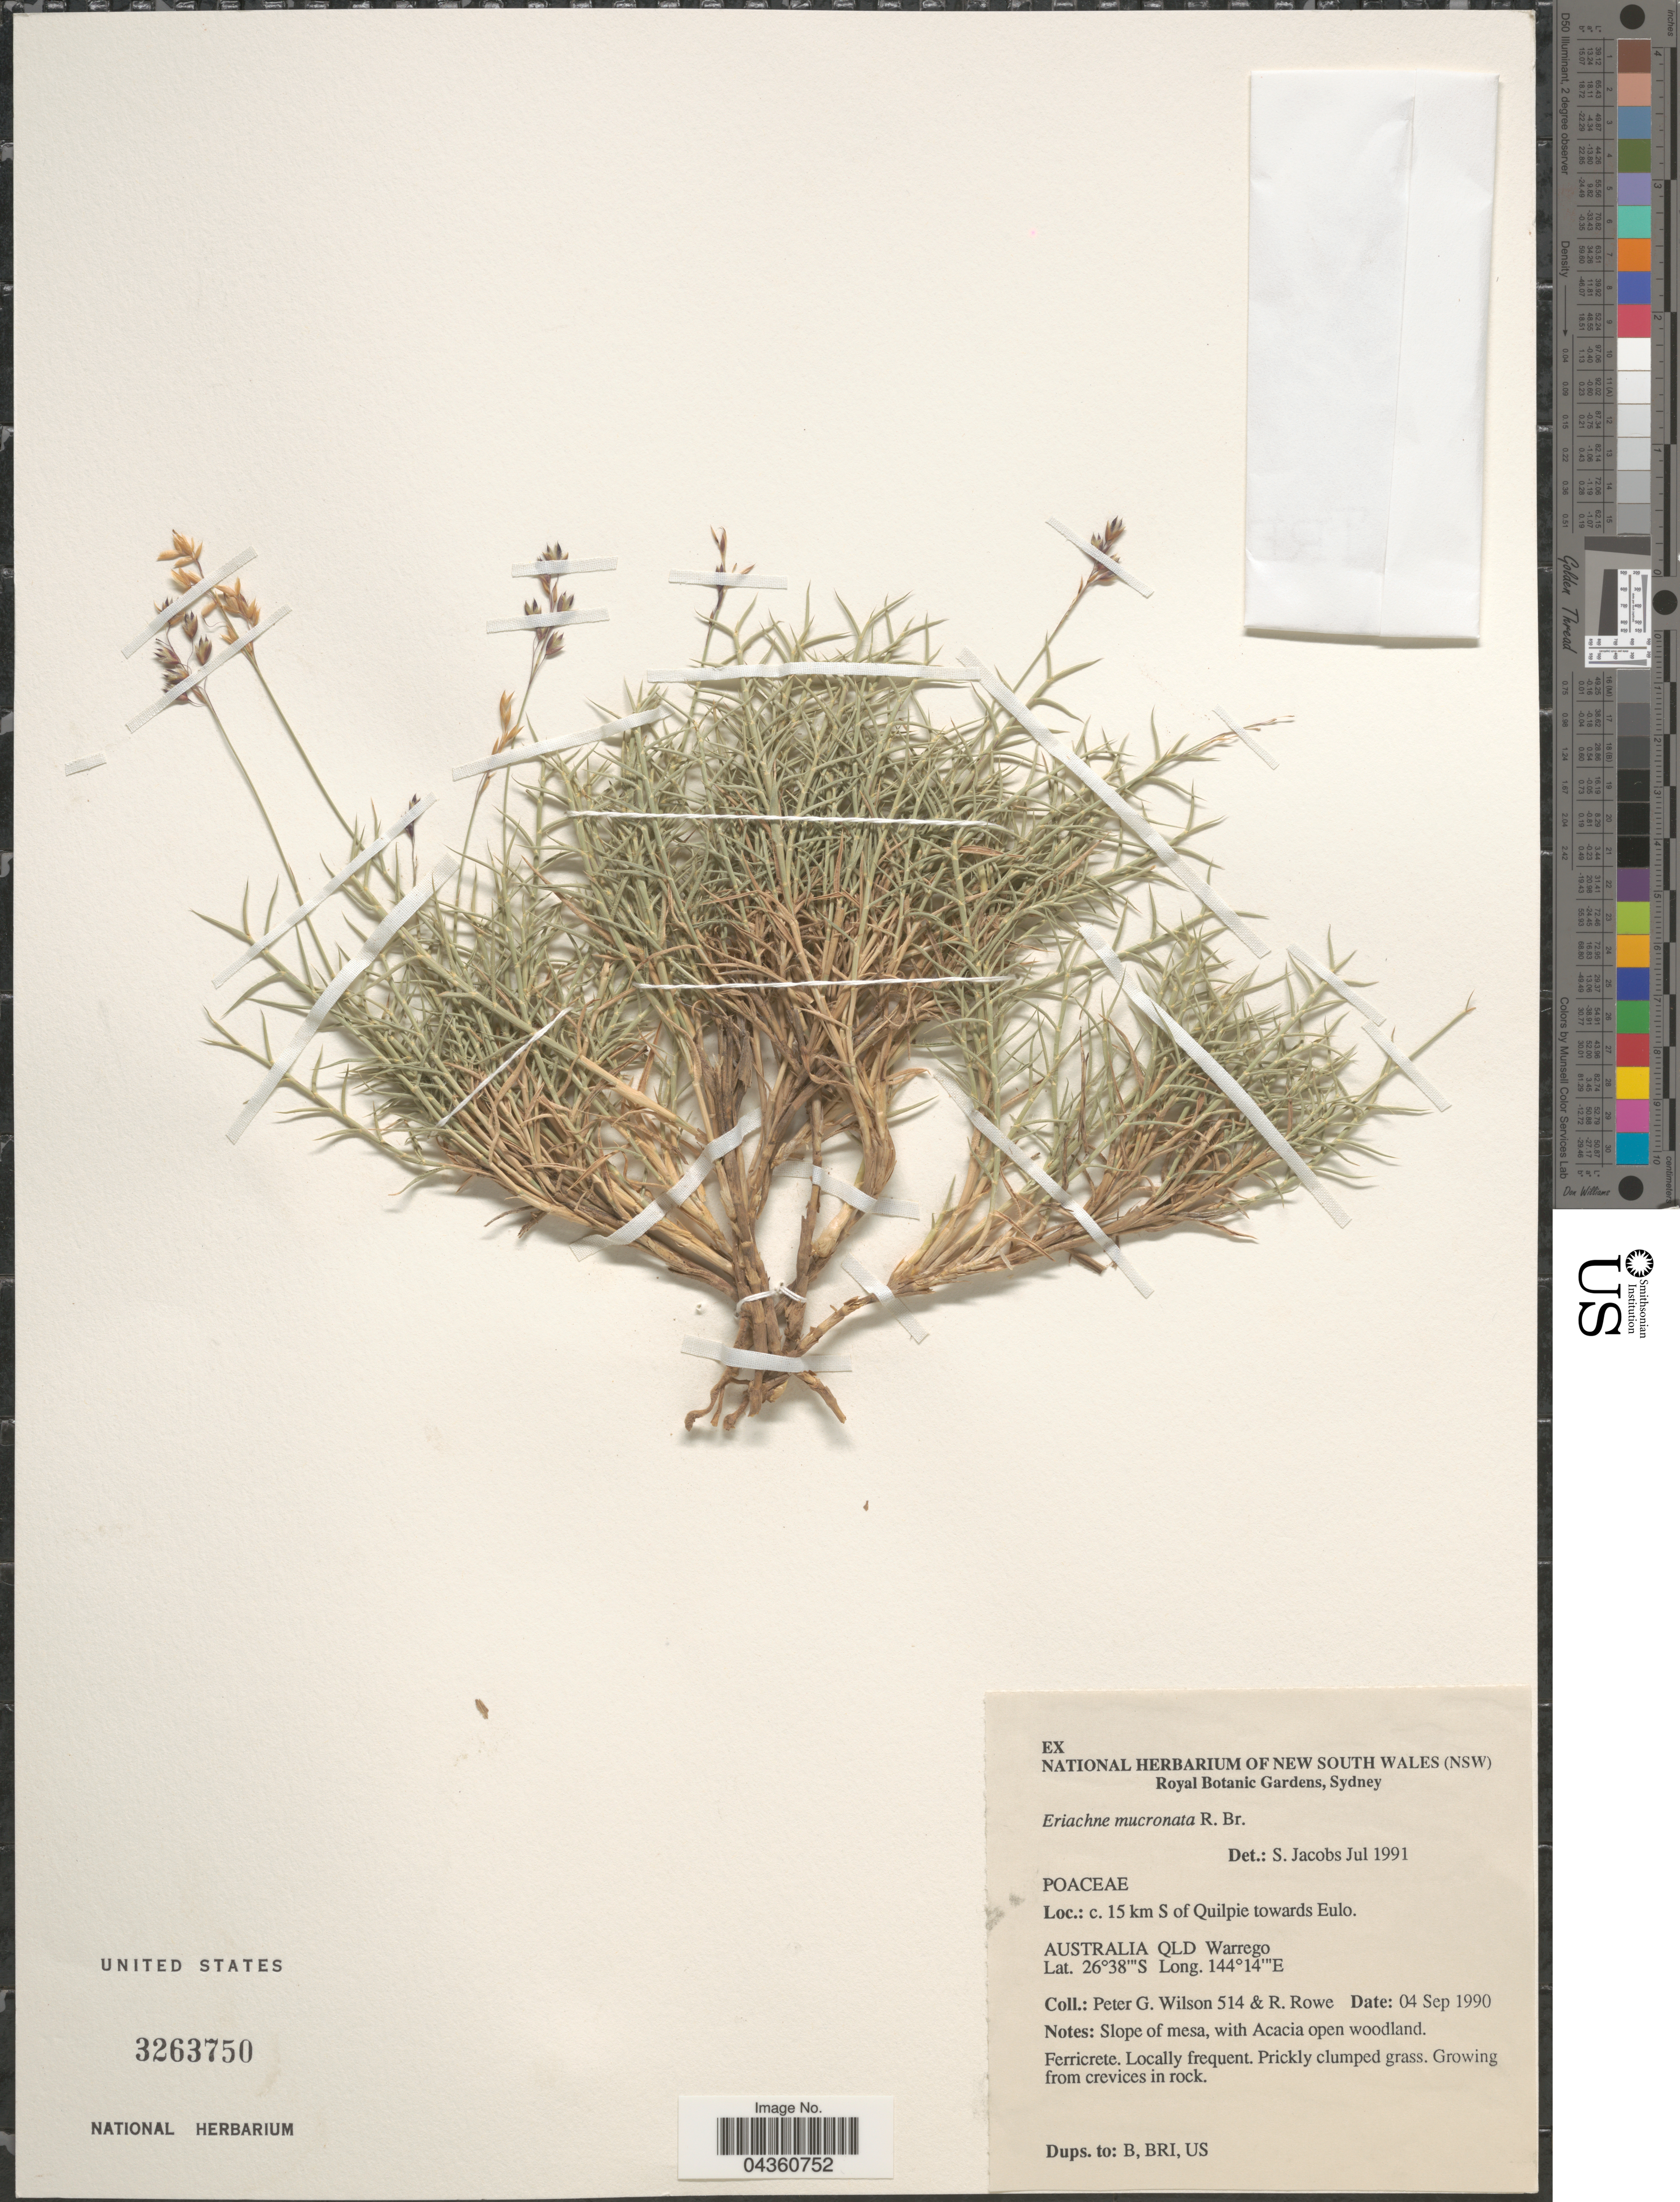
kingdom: Plantae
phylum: Tracheophyta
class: Liliopsida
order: Poales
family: Poaceae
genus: Eriachne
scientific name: Eriachne mucronata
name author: R. Br.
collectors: Peter G. Wilson & R. Rowe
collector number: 514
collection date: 1990-09-04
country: Australia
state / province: Queensland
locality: C. 15 km S of Quilpie towards Eulo. Warrego.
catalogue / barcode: US 3263750